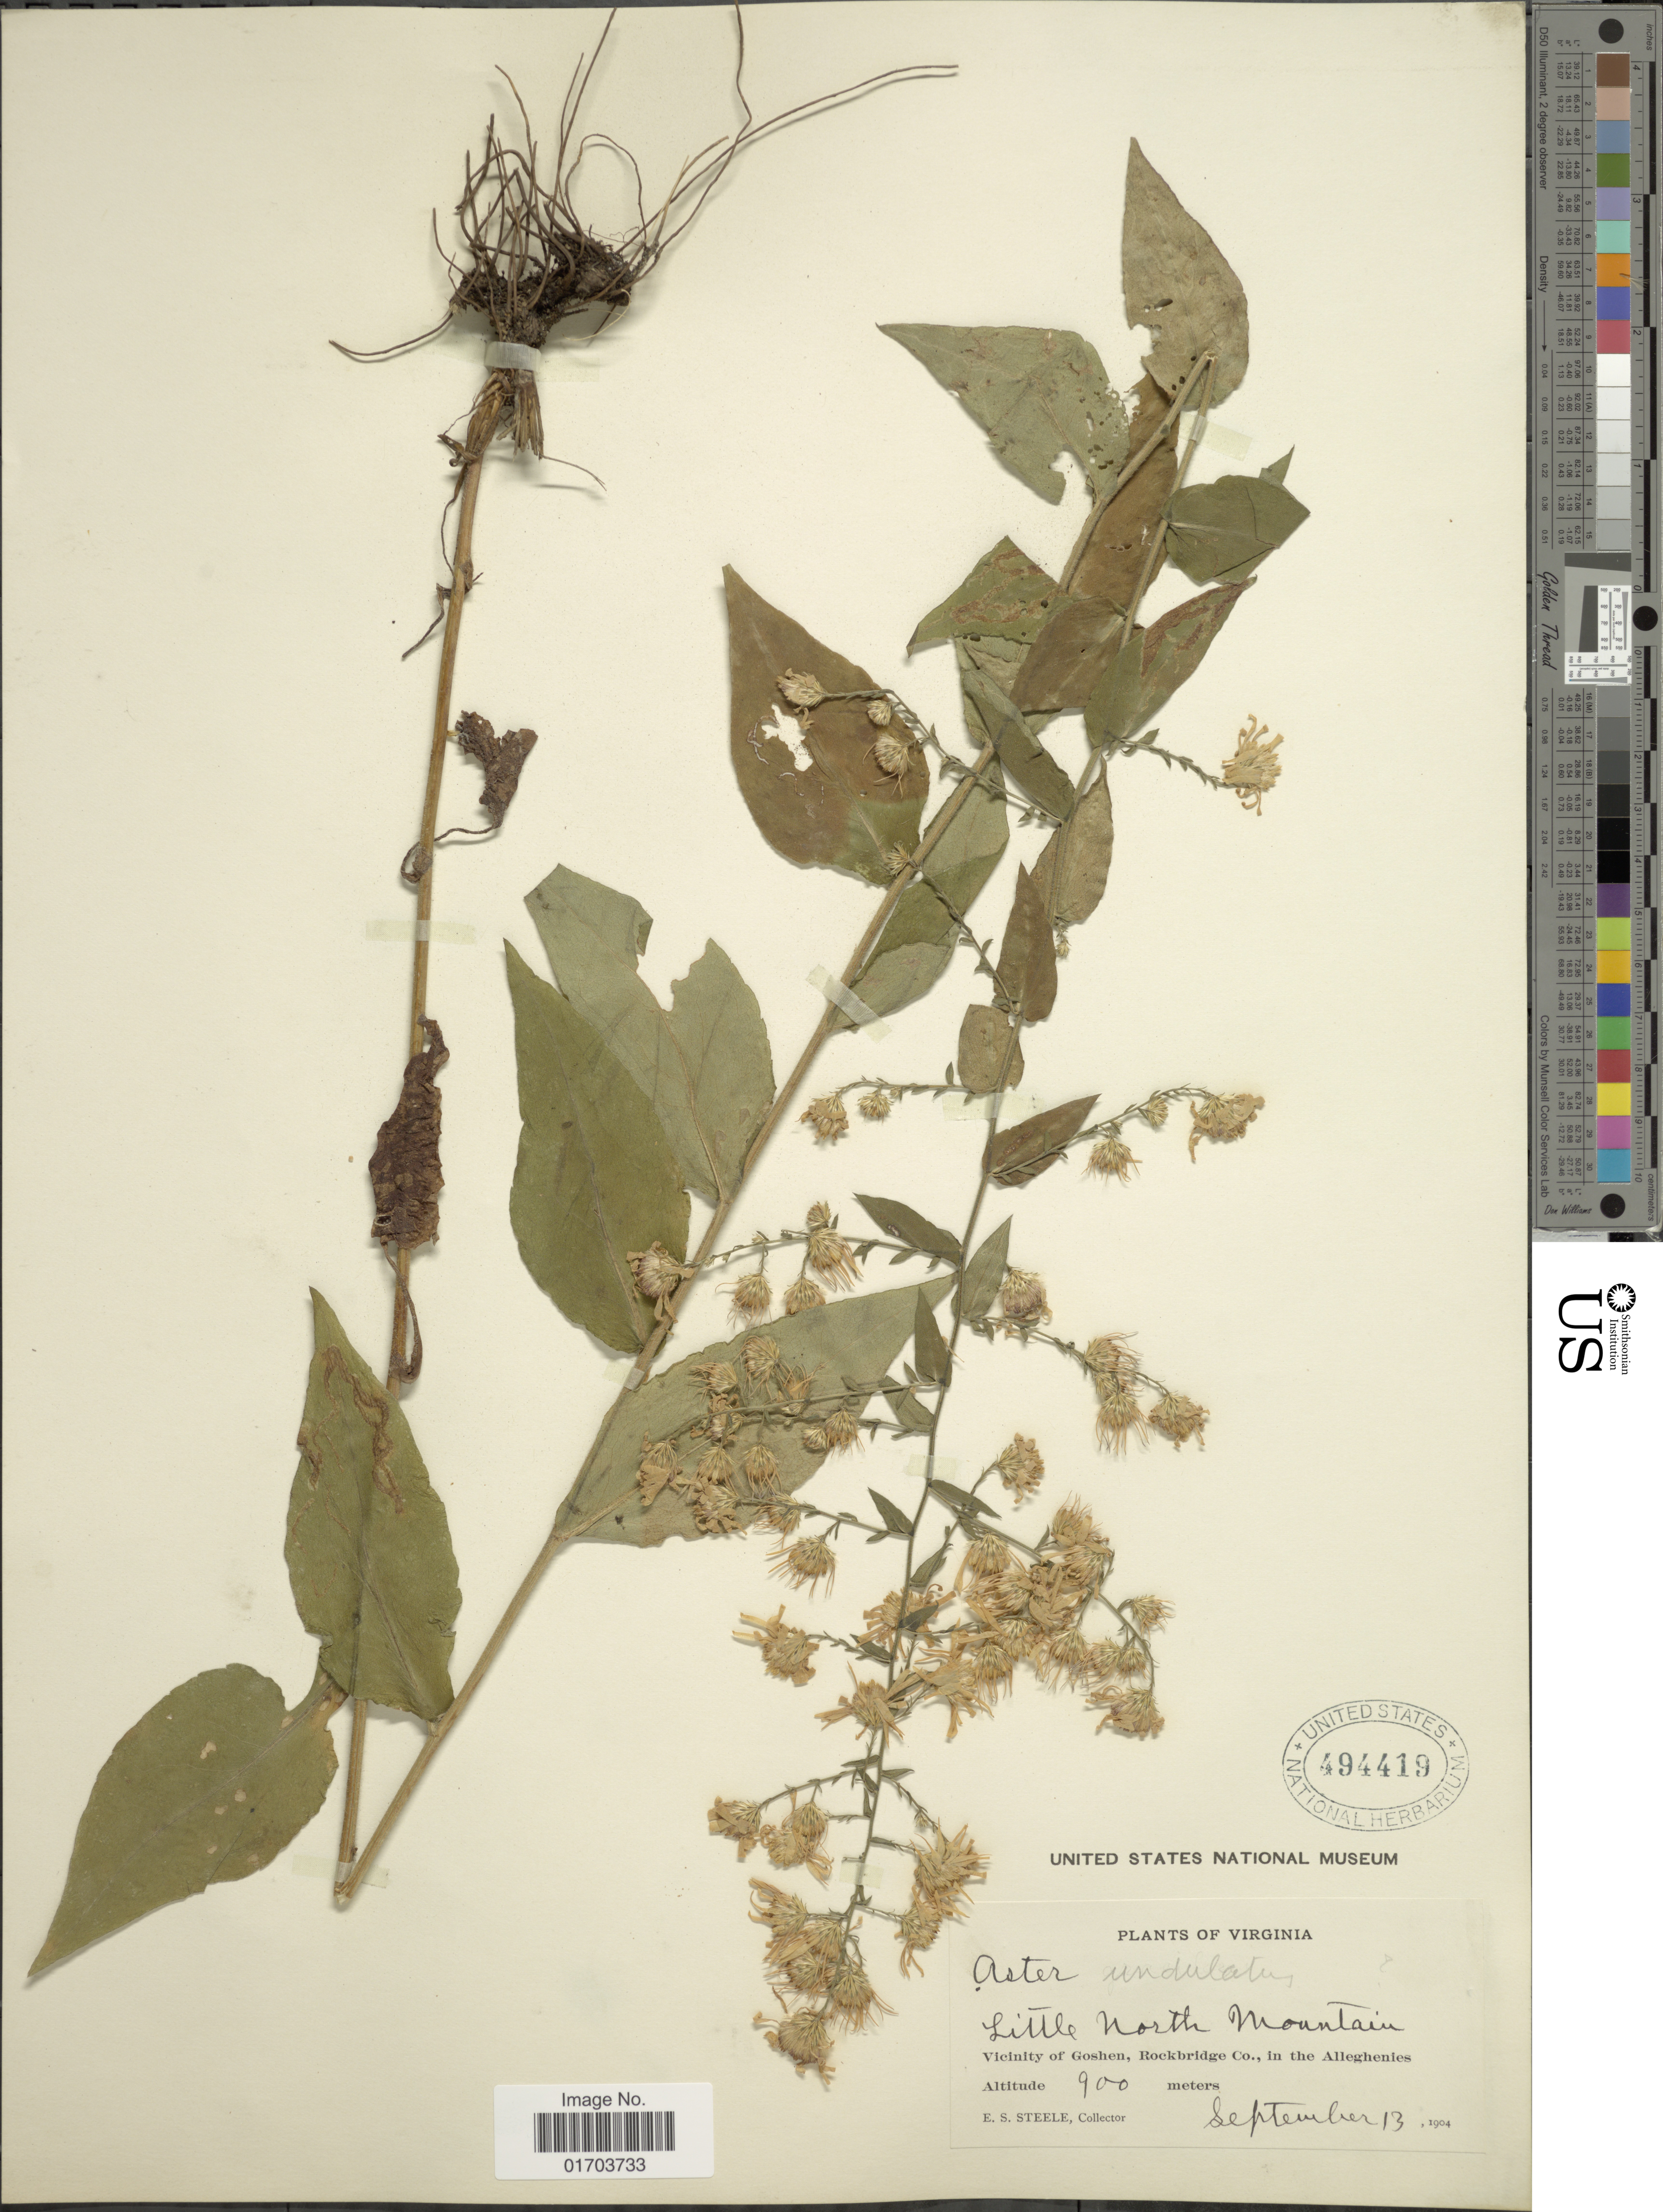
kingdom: Plantae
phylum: Tracheophyta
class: Magnoliopsida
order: Asterales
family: Asteraceae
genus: Symphyotrichum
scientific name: Symphyotrichum undulatum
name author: (L.) G.L. Nesom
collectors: E. Steele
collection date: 1904-09-13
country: United States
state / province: Virginia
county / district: Rockbridge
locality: Virginia. Little North Mountain. Vicinity of Goshen, Rockbridge Co., in the Alleghenies.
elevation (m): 900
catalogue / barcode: US 494419